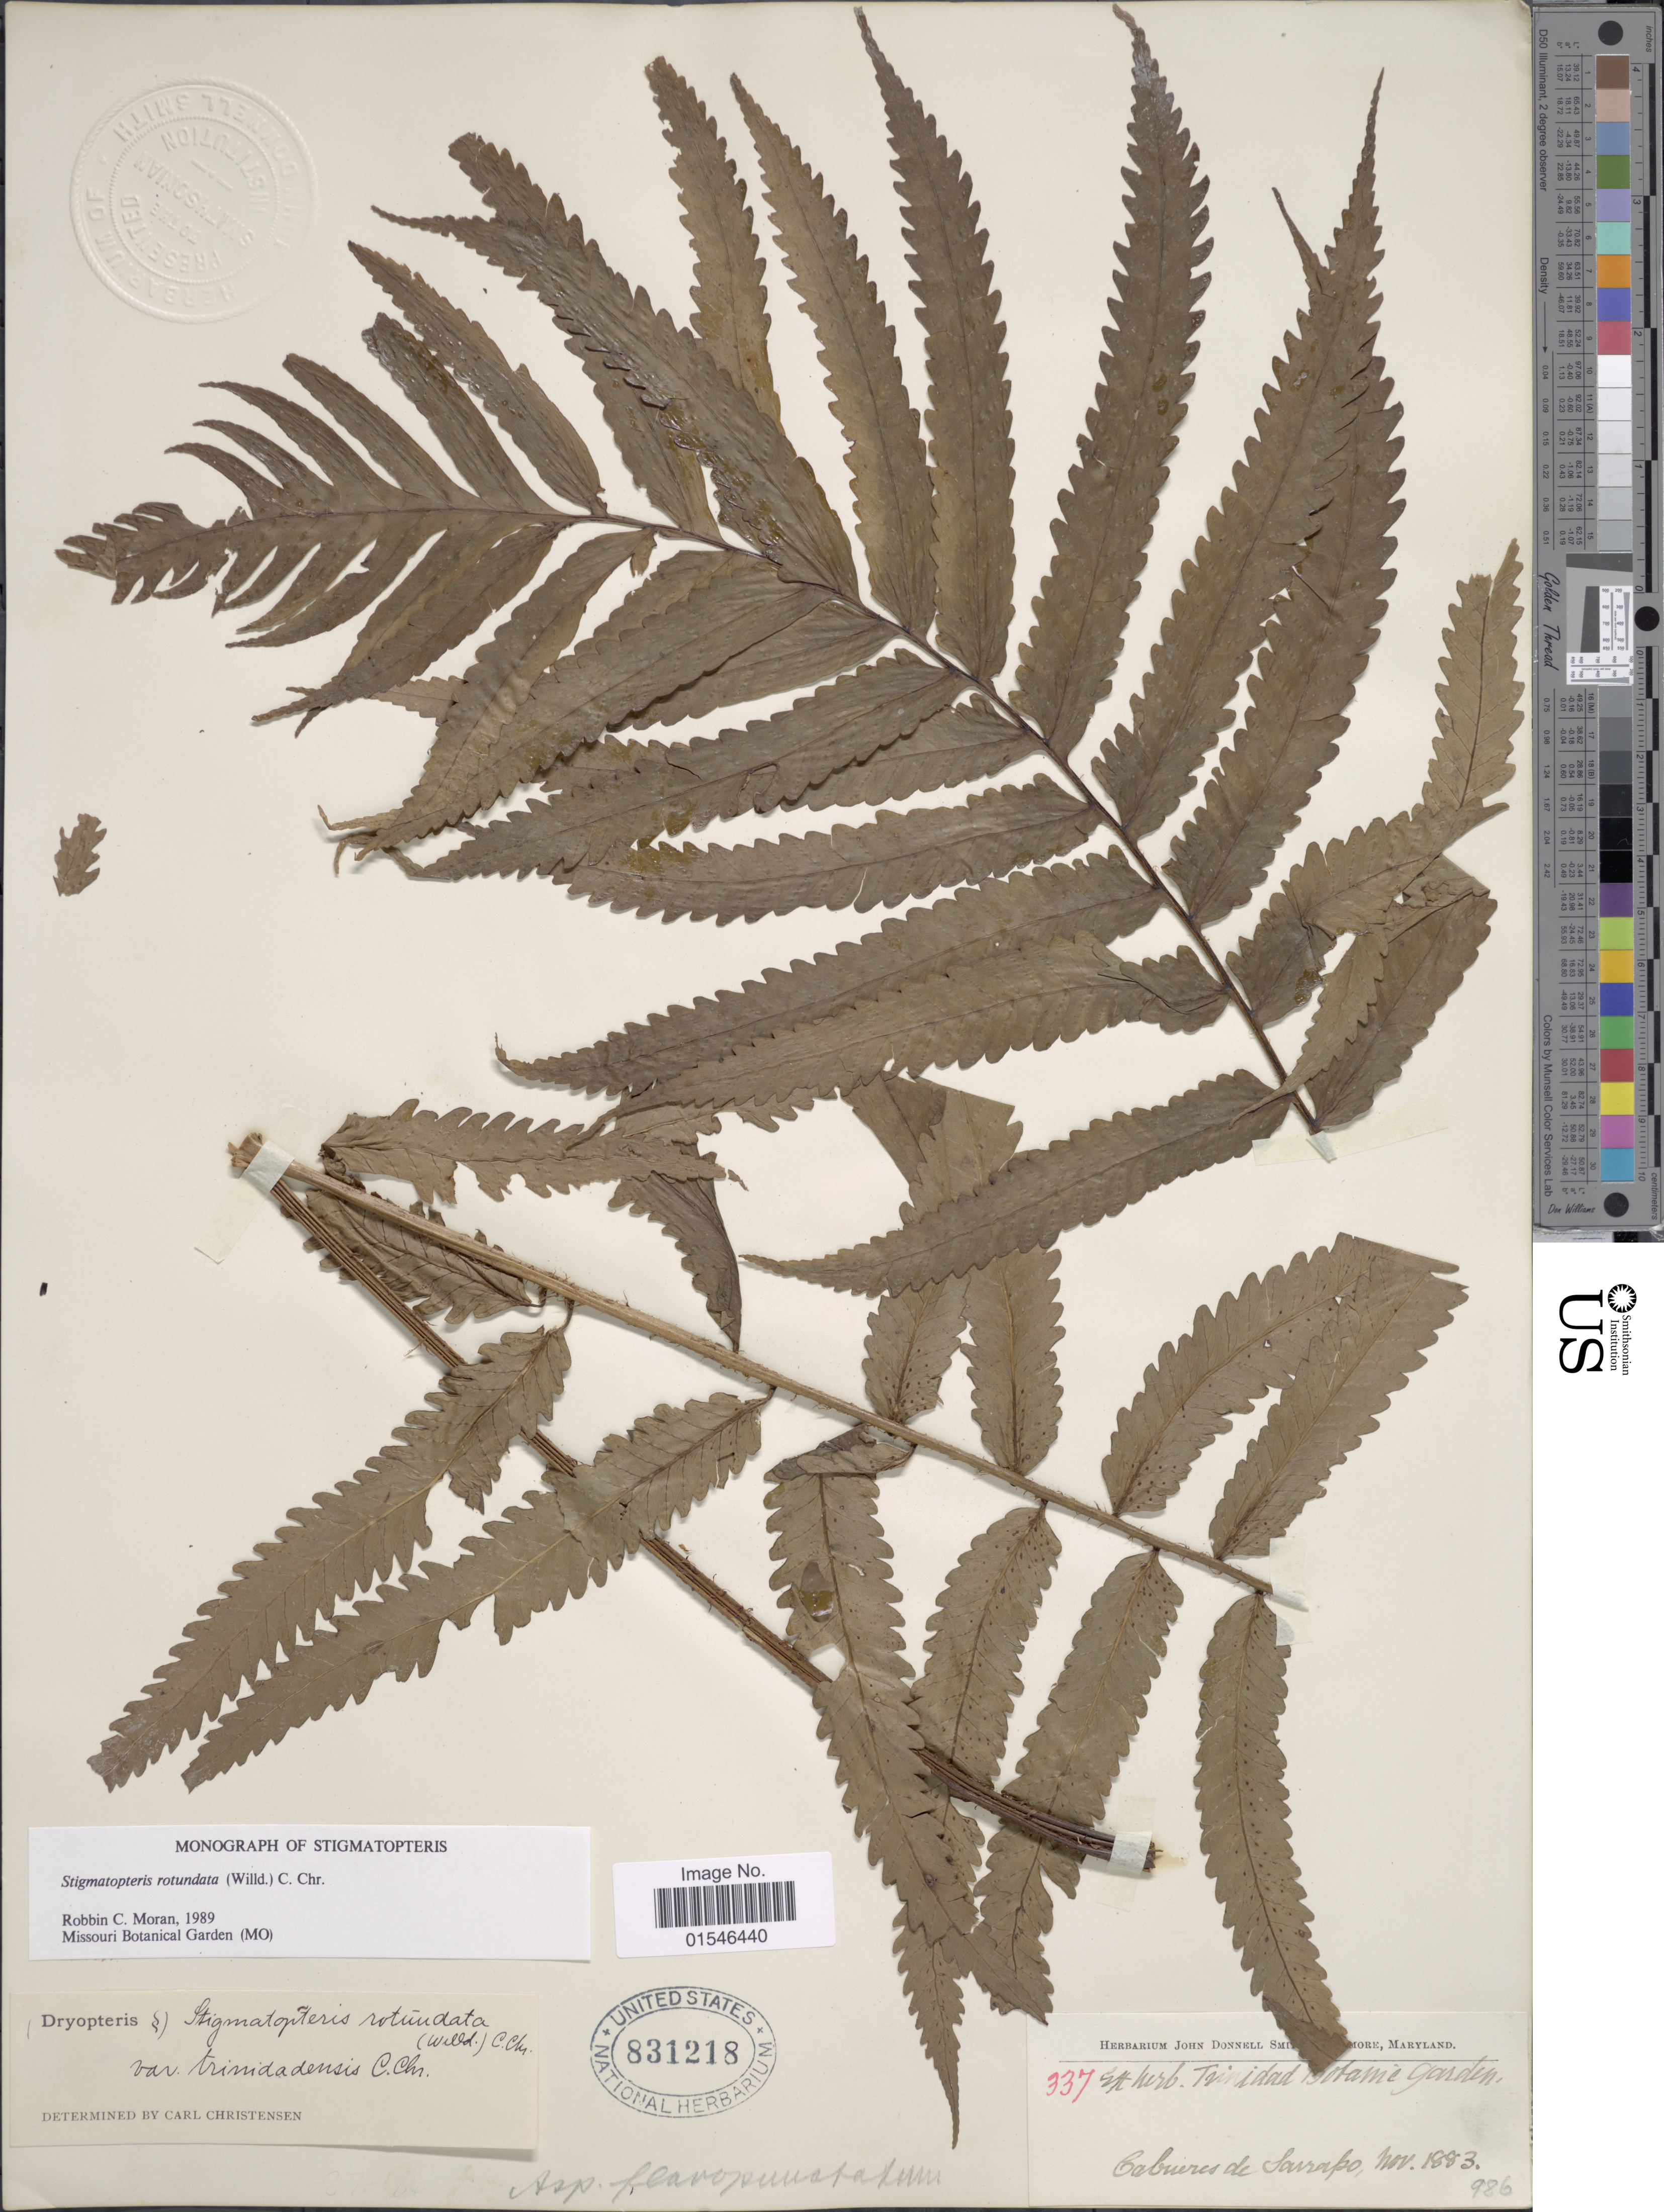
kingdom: Plantae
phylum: Tracheophyta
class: Polypodiopsida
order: Polypodiales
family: Dryopteridaceae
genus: Stigmatopteris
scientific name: Stigmatopteris rotundata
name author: (Willd.) C. Chr.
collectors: ex herb. Bot. Gard. Trinidad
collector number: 337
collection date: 1883-11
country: Trinidad and Tobago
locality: Cabueres de Sarrapo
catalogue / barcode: US 831218